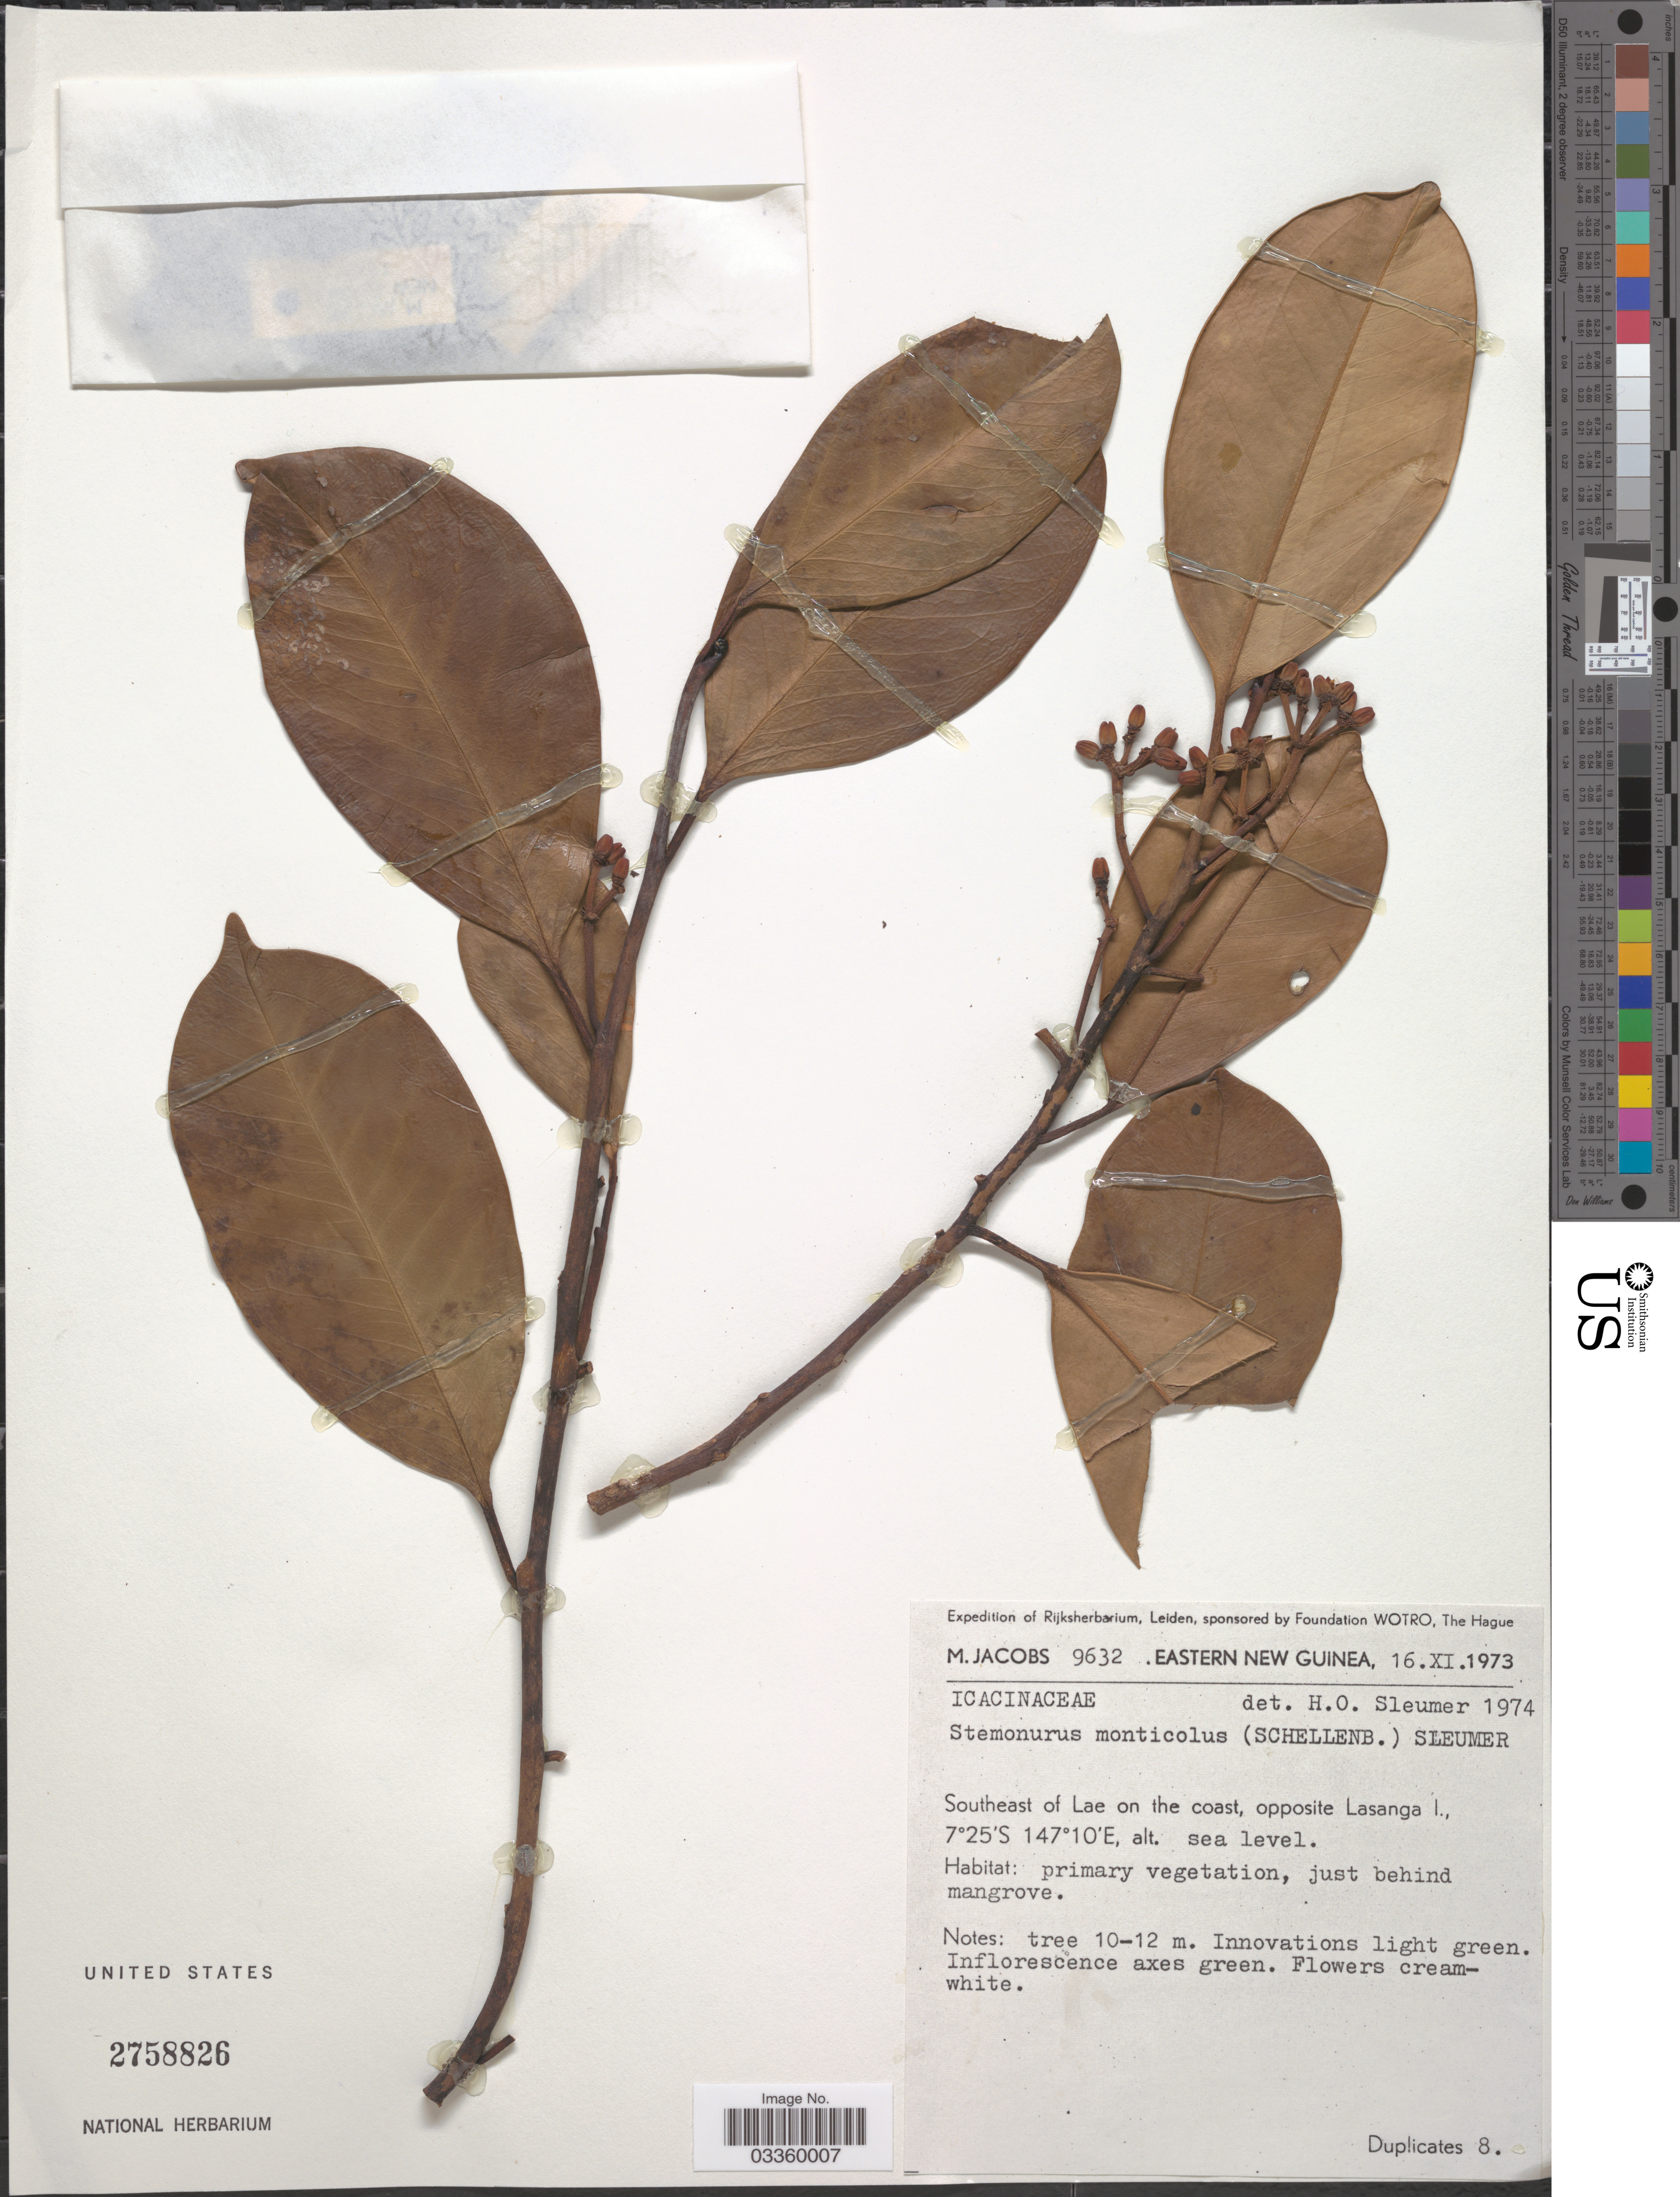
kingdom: Plantae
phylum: Tracheophyta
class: Magnoliopsida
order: Cardiopteridales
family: Stemonuraceae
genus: Stemonurus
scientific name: Stemonurus monticola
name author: (G. Schellenb.) Sleumer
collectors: M. Jacobs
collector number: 9632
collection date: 1973-11-16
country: Papua New Guinea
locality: Eastern New Guinea. Southeast of Lae on the coast, opposite Lasanga I.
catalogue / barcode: US 2758826